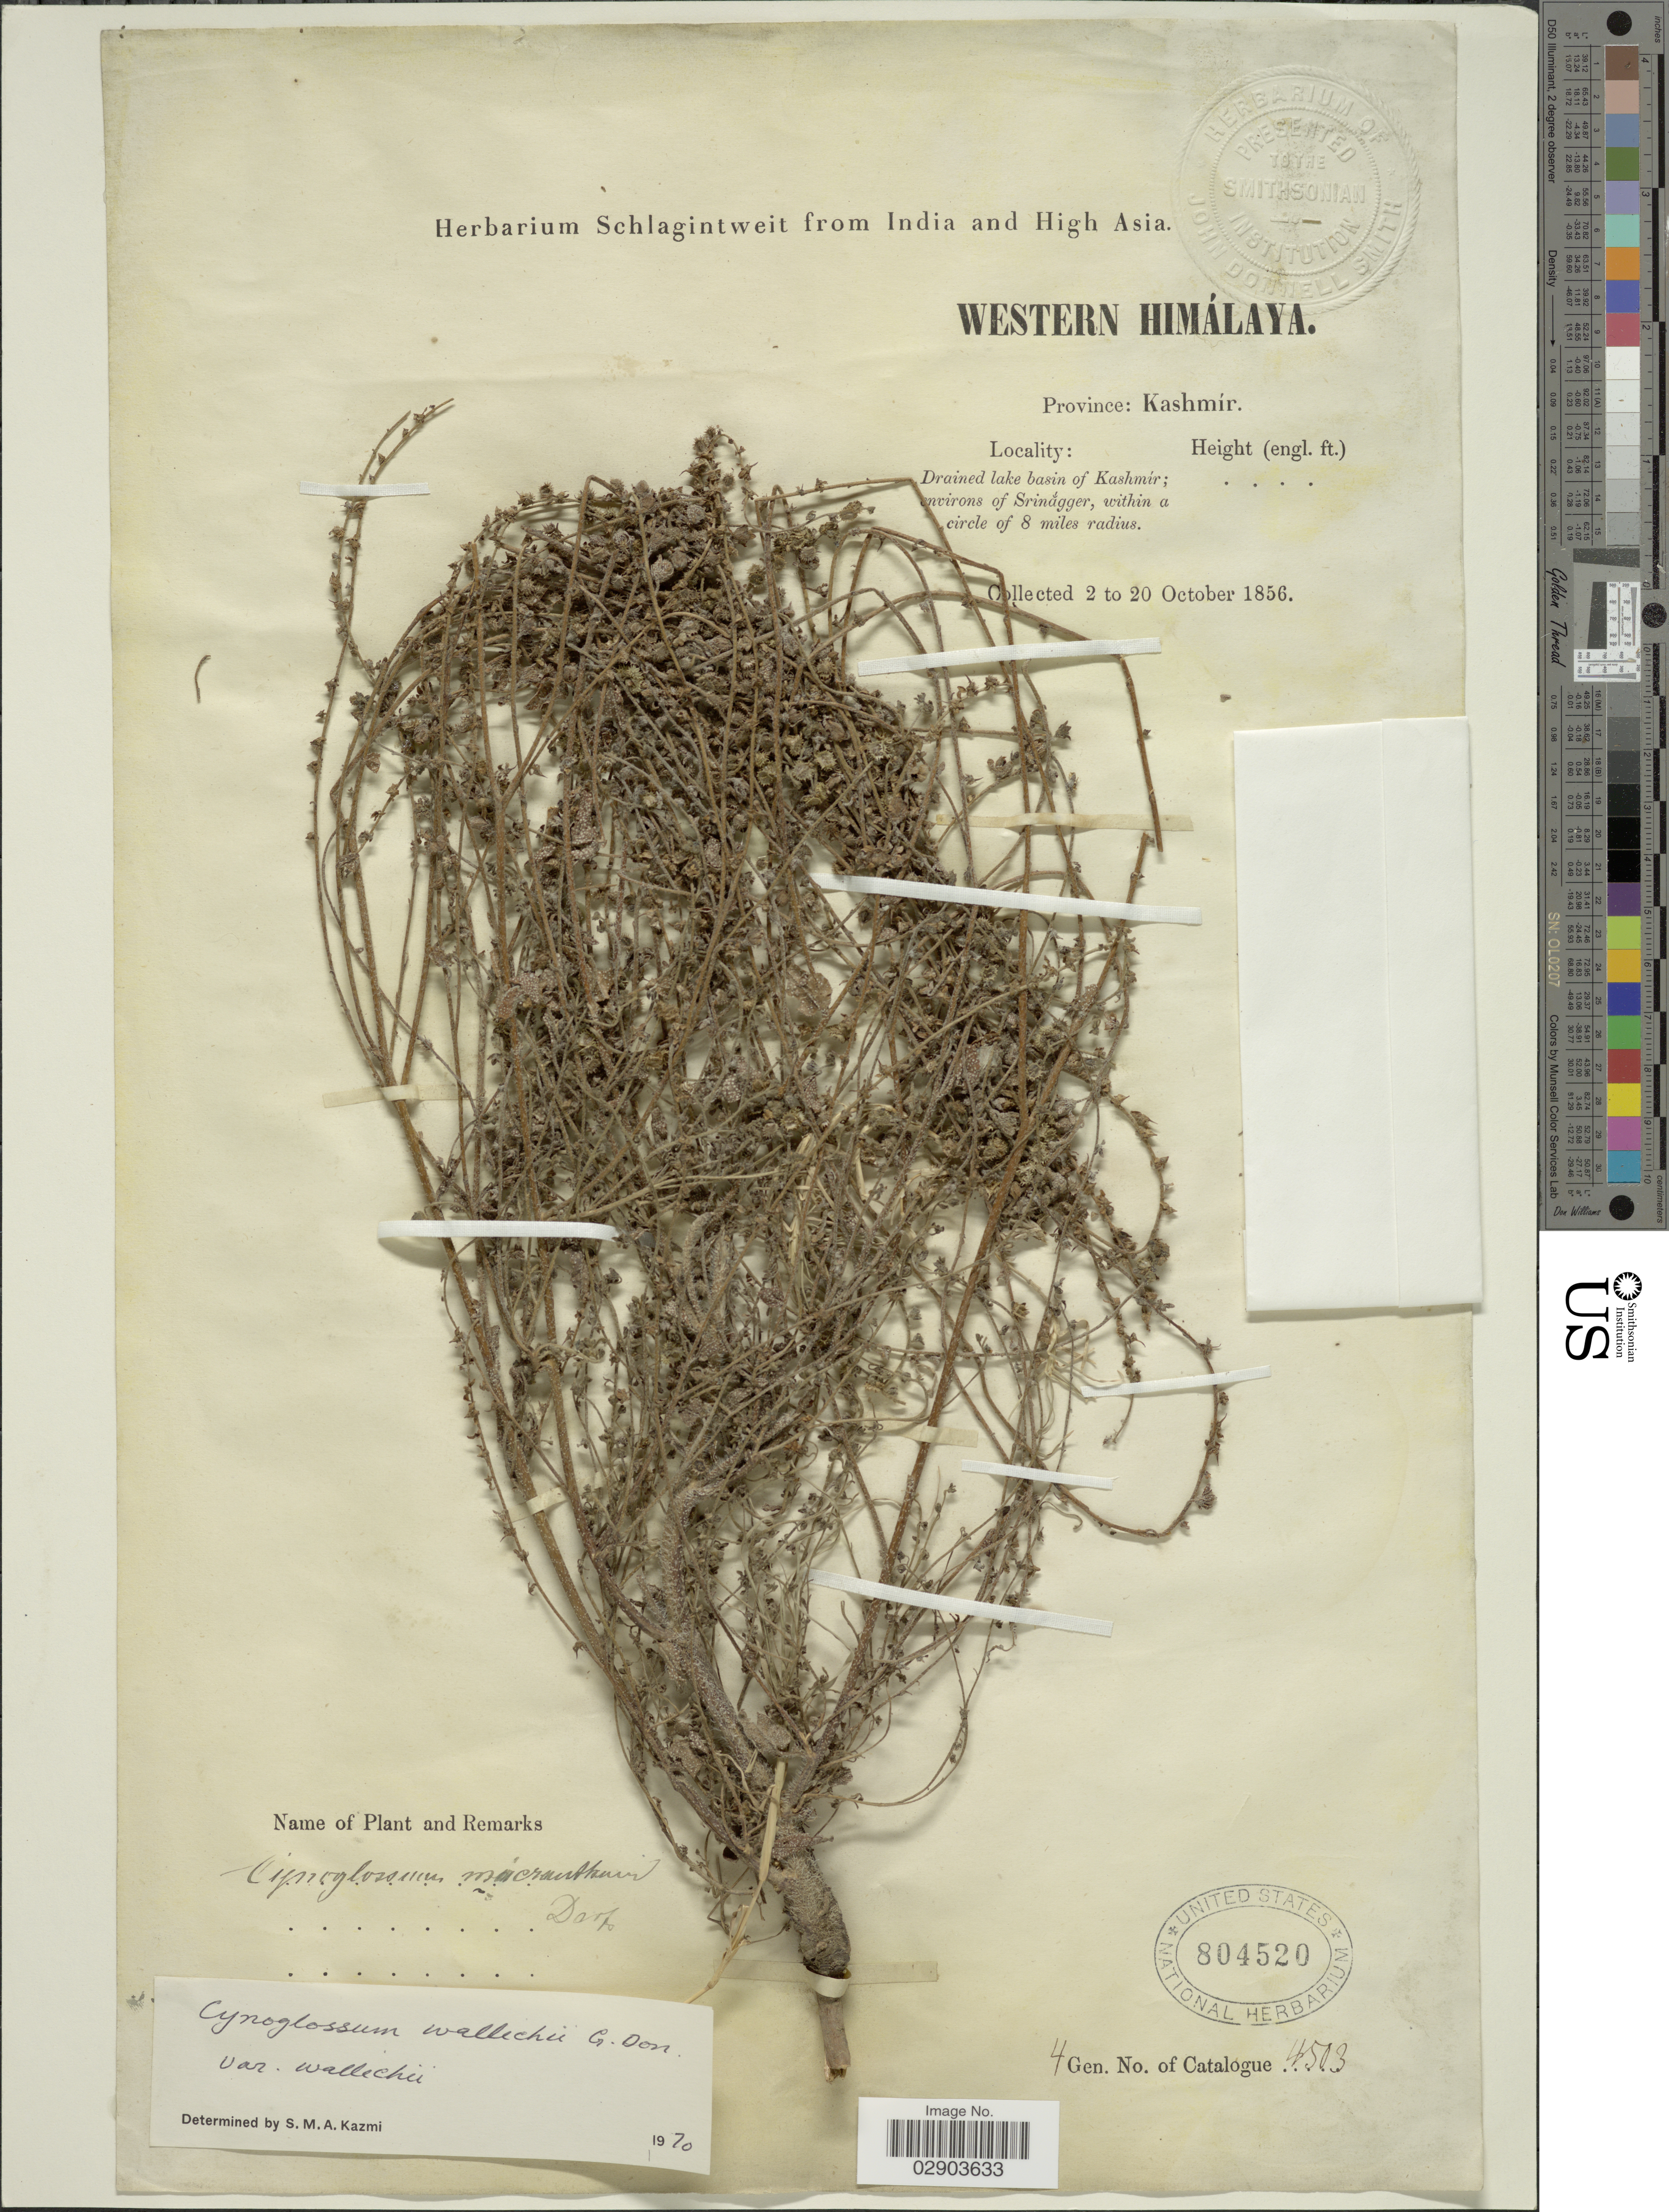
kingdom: Plantae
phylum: Tracheophyta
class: Magnoliopsida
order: Boraginales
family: Boraginaceae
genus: Cynoglossum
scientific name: Cynoglossum wallichii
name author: G. Don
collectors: ex herb. Schlagintweit from India and High Asia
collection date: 1856-10-02/1856-10-20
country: India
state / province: Jammu and Kashmir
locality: Western Himálaya, Province: Kashmir, Drained lake basin of Kashmír; environs of Srinagger, within a circle of 8 miles radius.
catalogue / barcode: US 804520